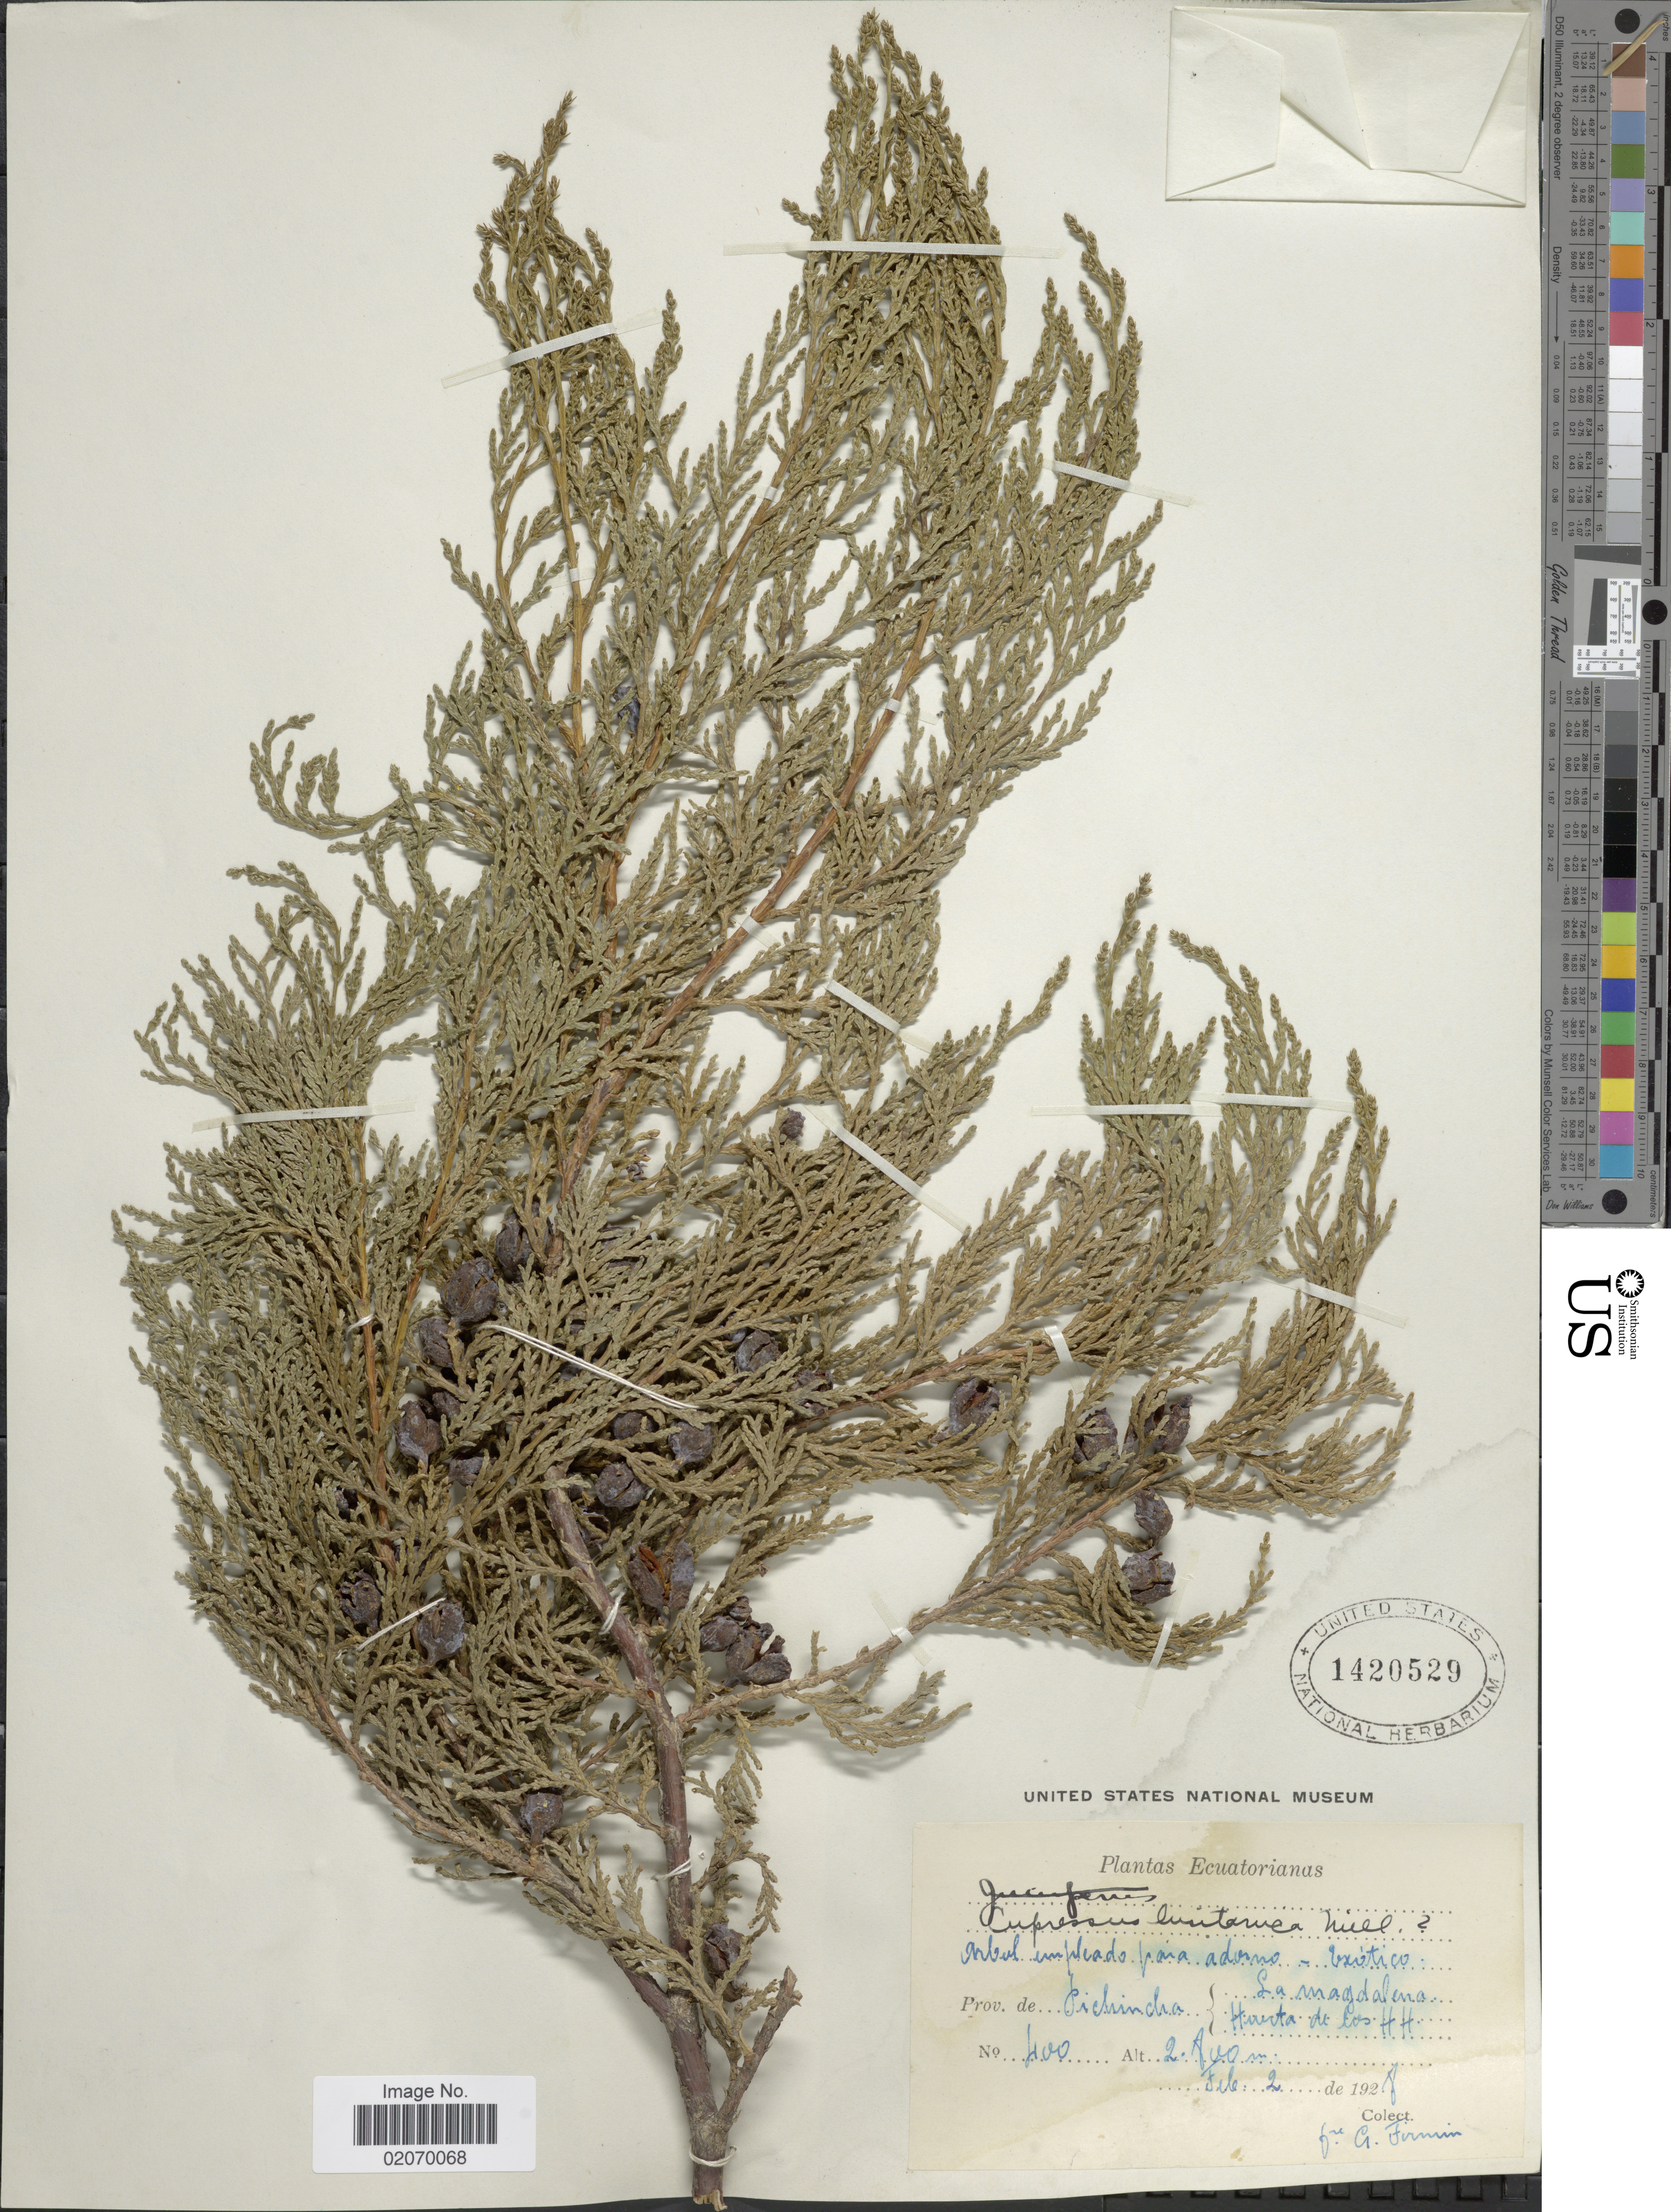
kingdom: Plantae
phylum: Tracheophyta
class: Pinopsida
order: Pinales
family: Cupressaceae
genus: Hesperocyparis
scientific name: Hesperocyparis lusitanica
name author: (Miller) Bartel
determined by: (US) Smithsonian Institution - National Museum of Natural History - Department of Botany (UNITED STATES)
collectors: F. Firmin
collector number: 400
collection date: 1928-02-02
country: Ecuador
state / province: Pichincha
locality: La Magdalena, Huerta de los HH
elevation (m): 2800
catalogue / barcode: US 1420529